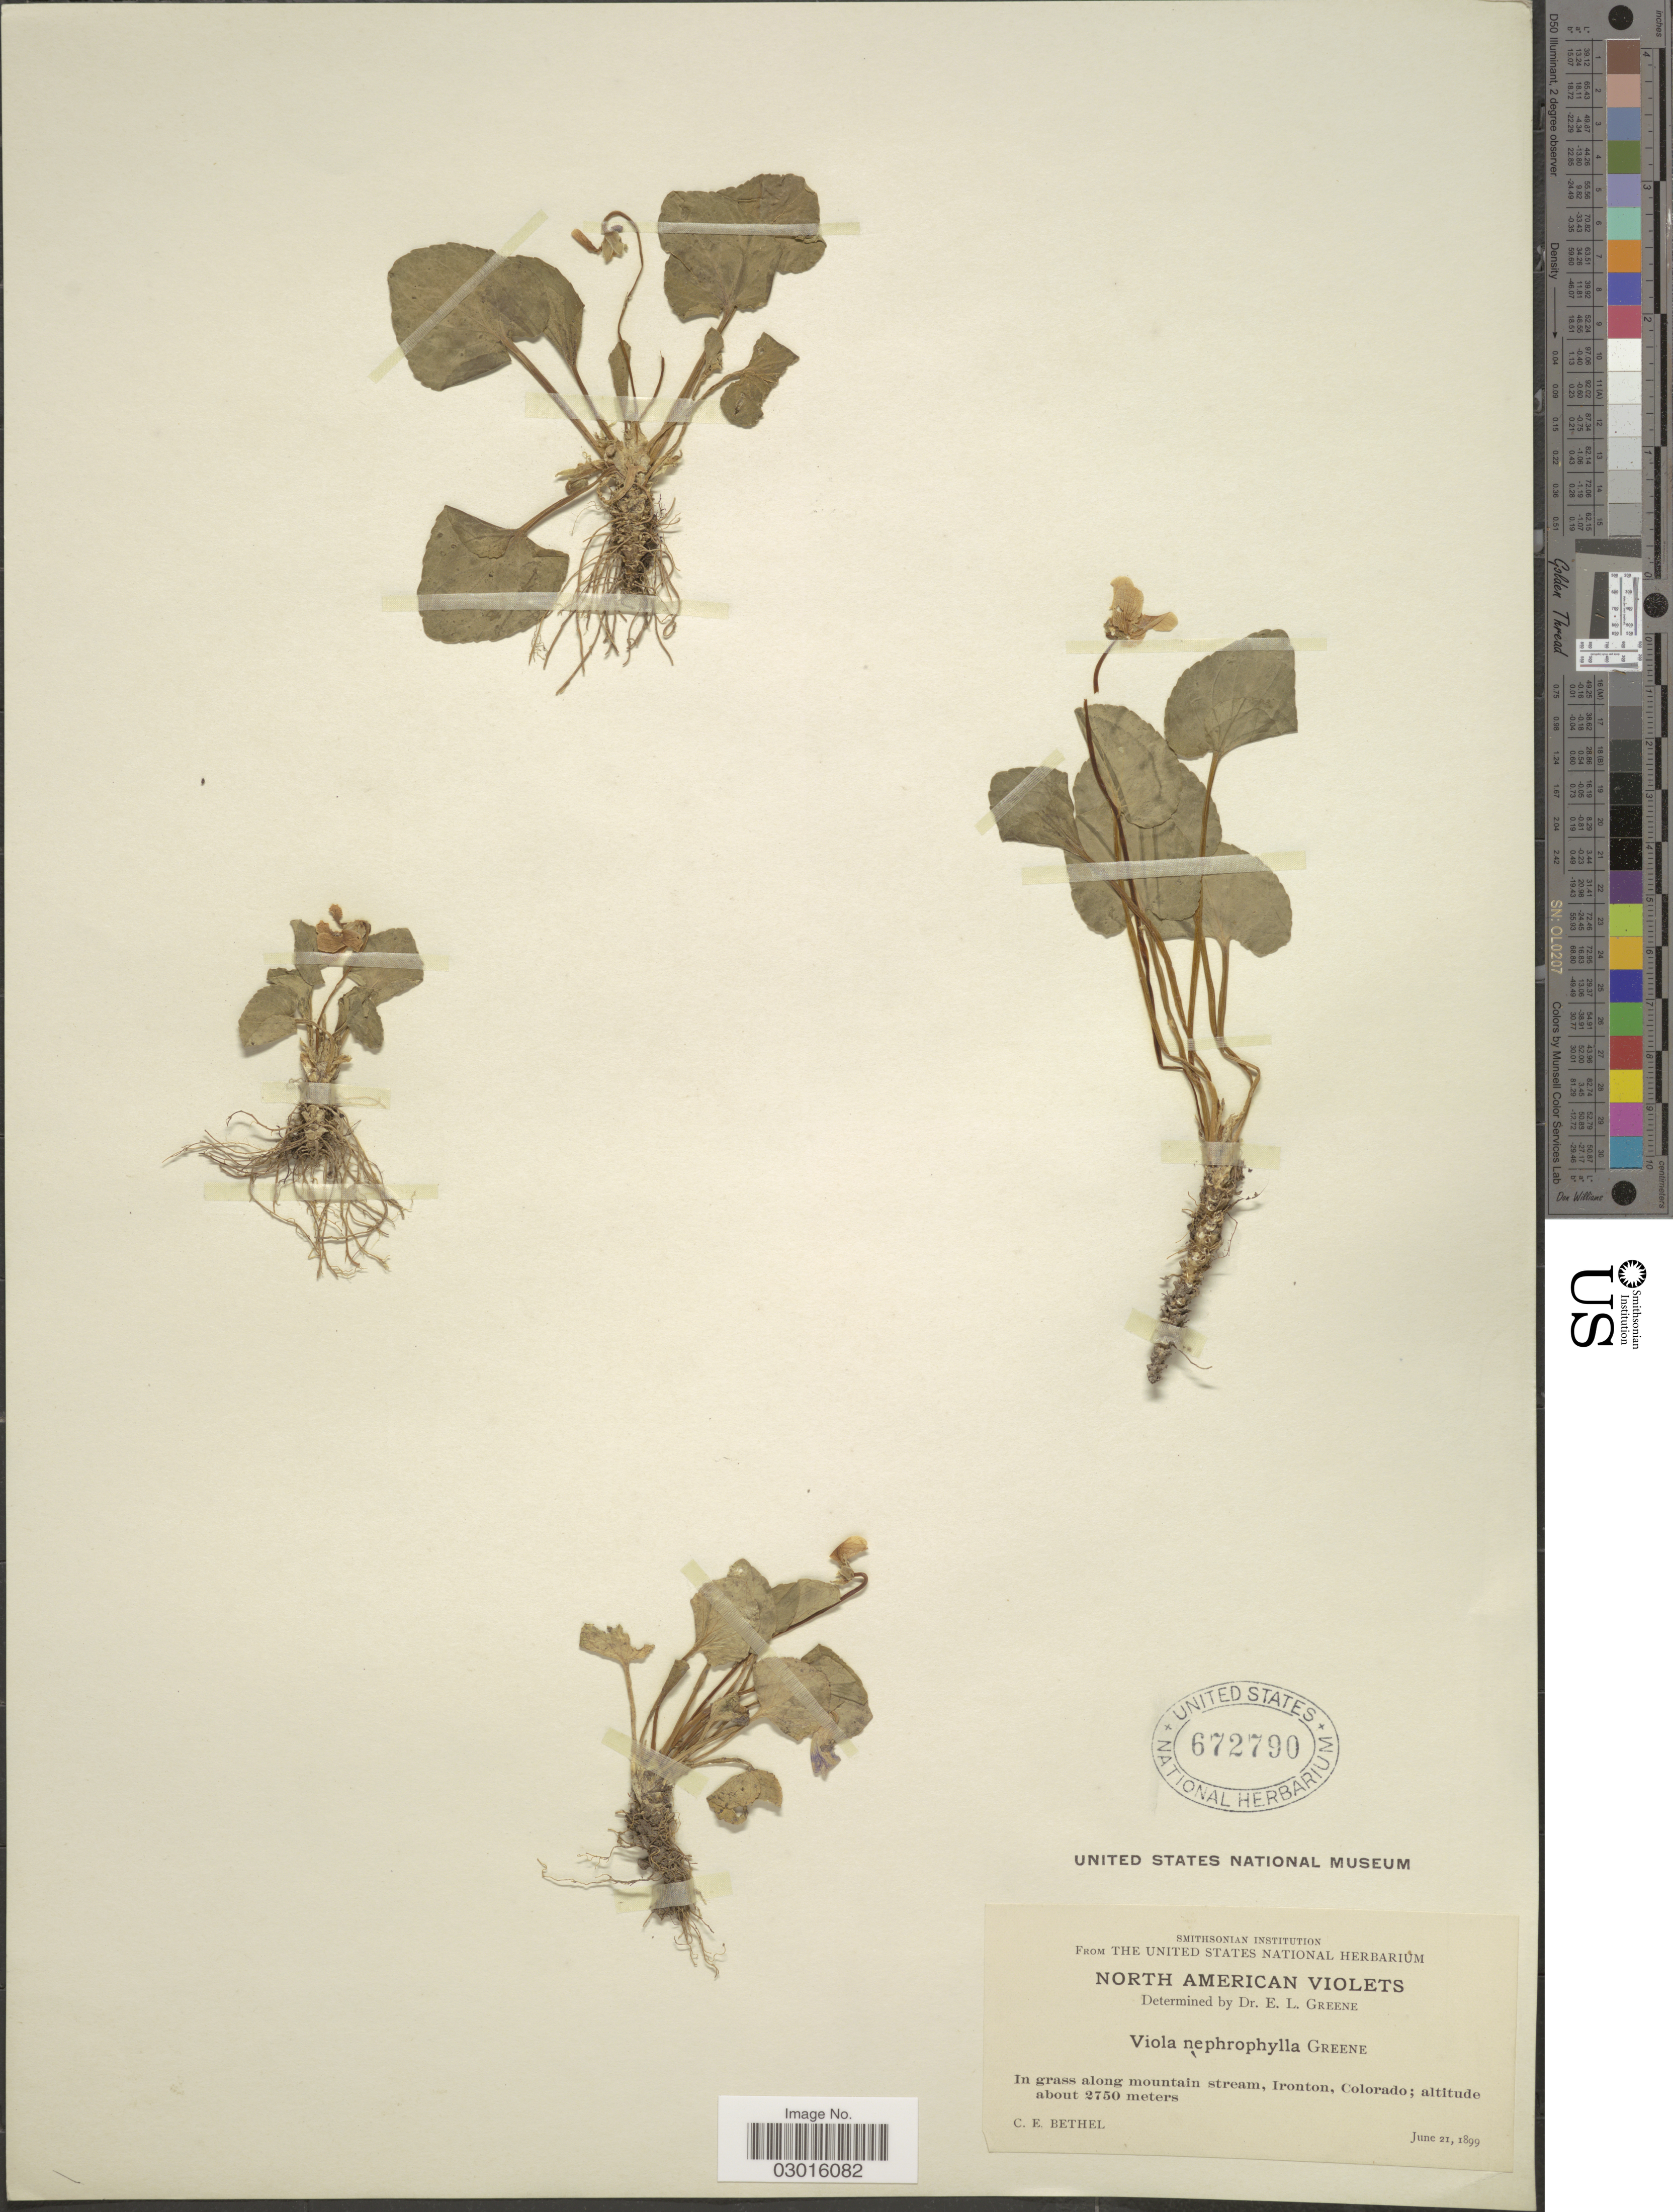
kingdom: Plantae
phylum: Tracheophyta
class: Magnoliopsida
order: Malpighiales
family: Violaceae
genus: Viola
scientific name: Viola nephrophylla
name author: Greene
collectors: E. Bethel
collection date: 1899-06-21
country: United States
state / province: Colorado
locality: In grass along mountain stream, Ironton.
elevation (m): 2750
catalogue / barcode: US 672790